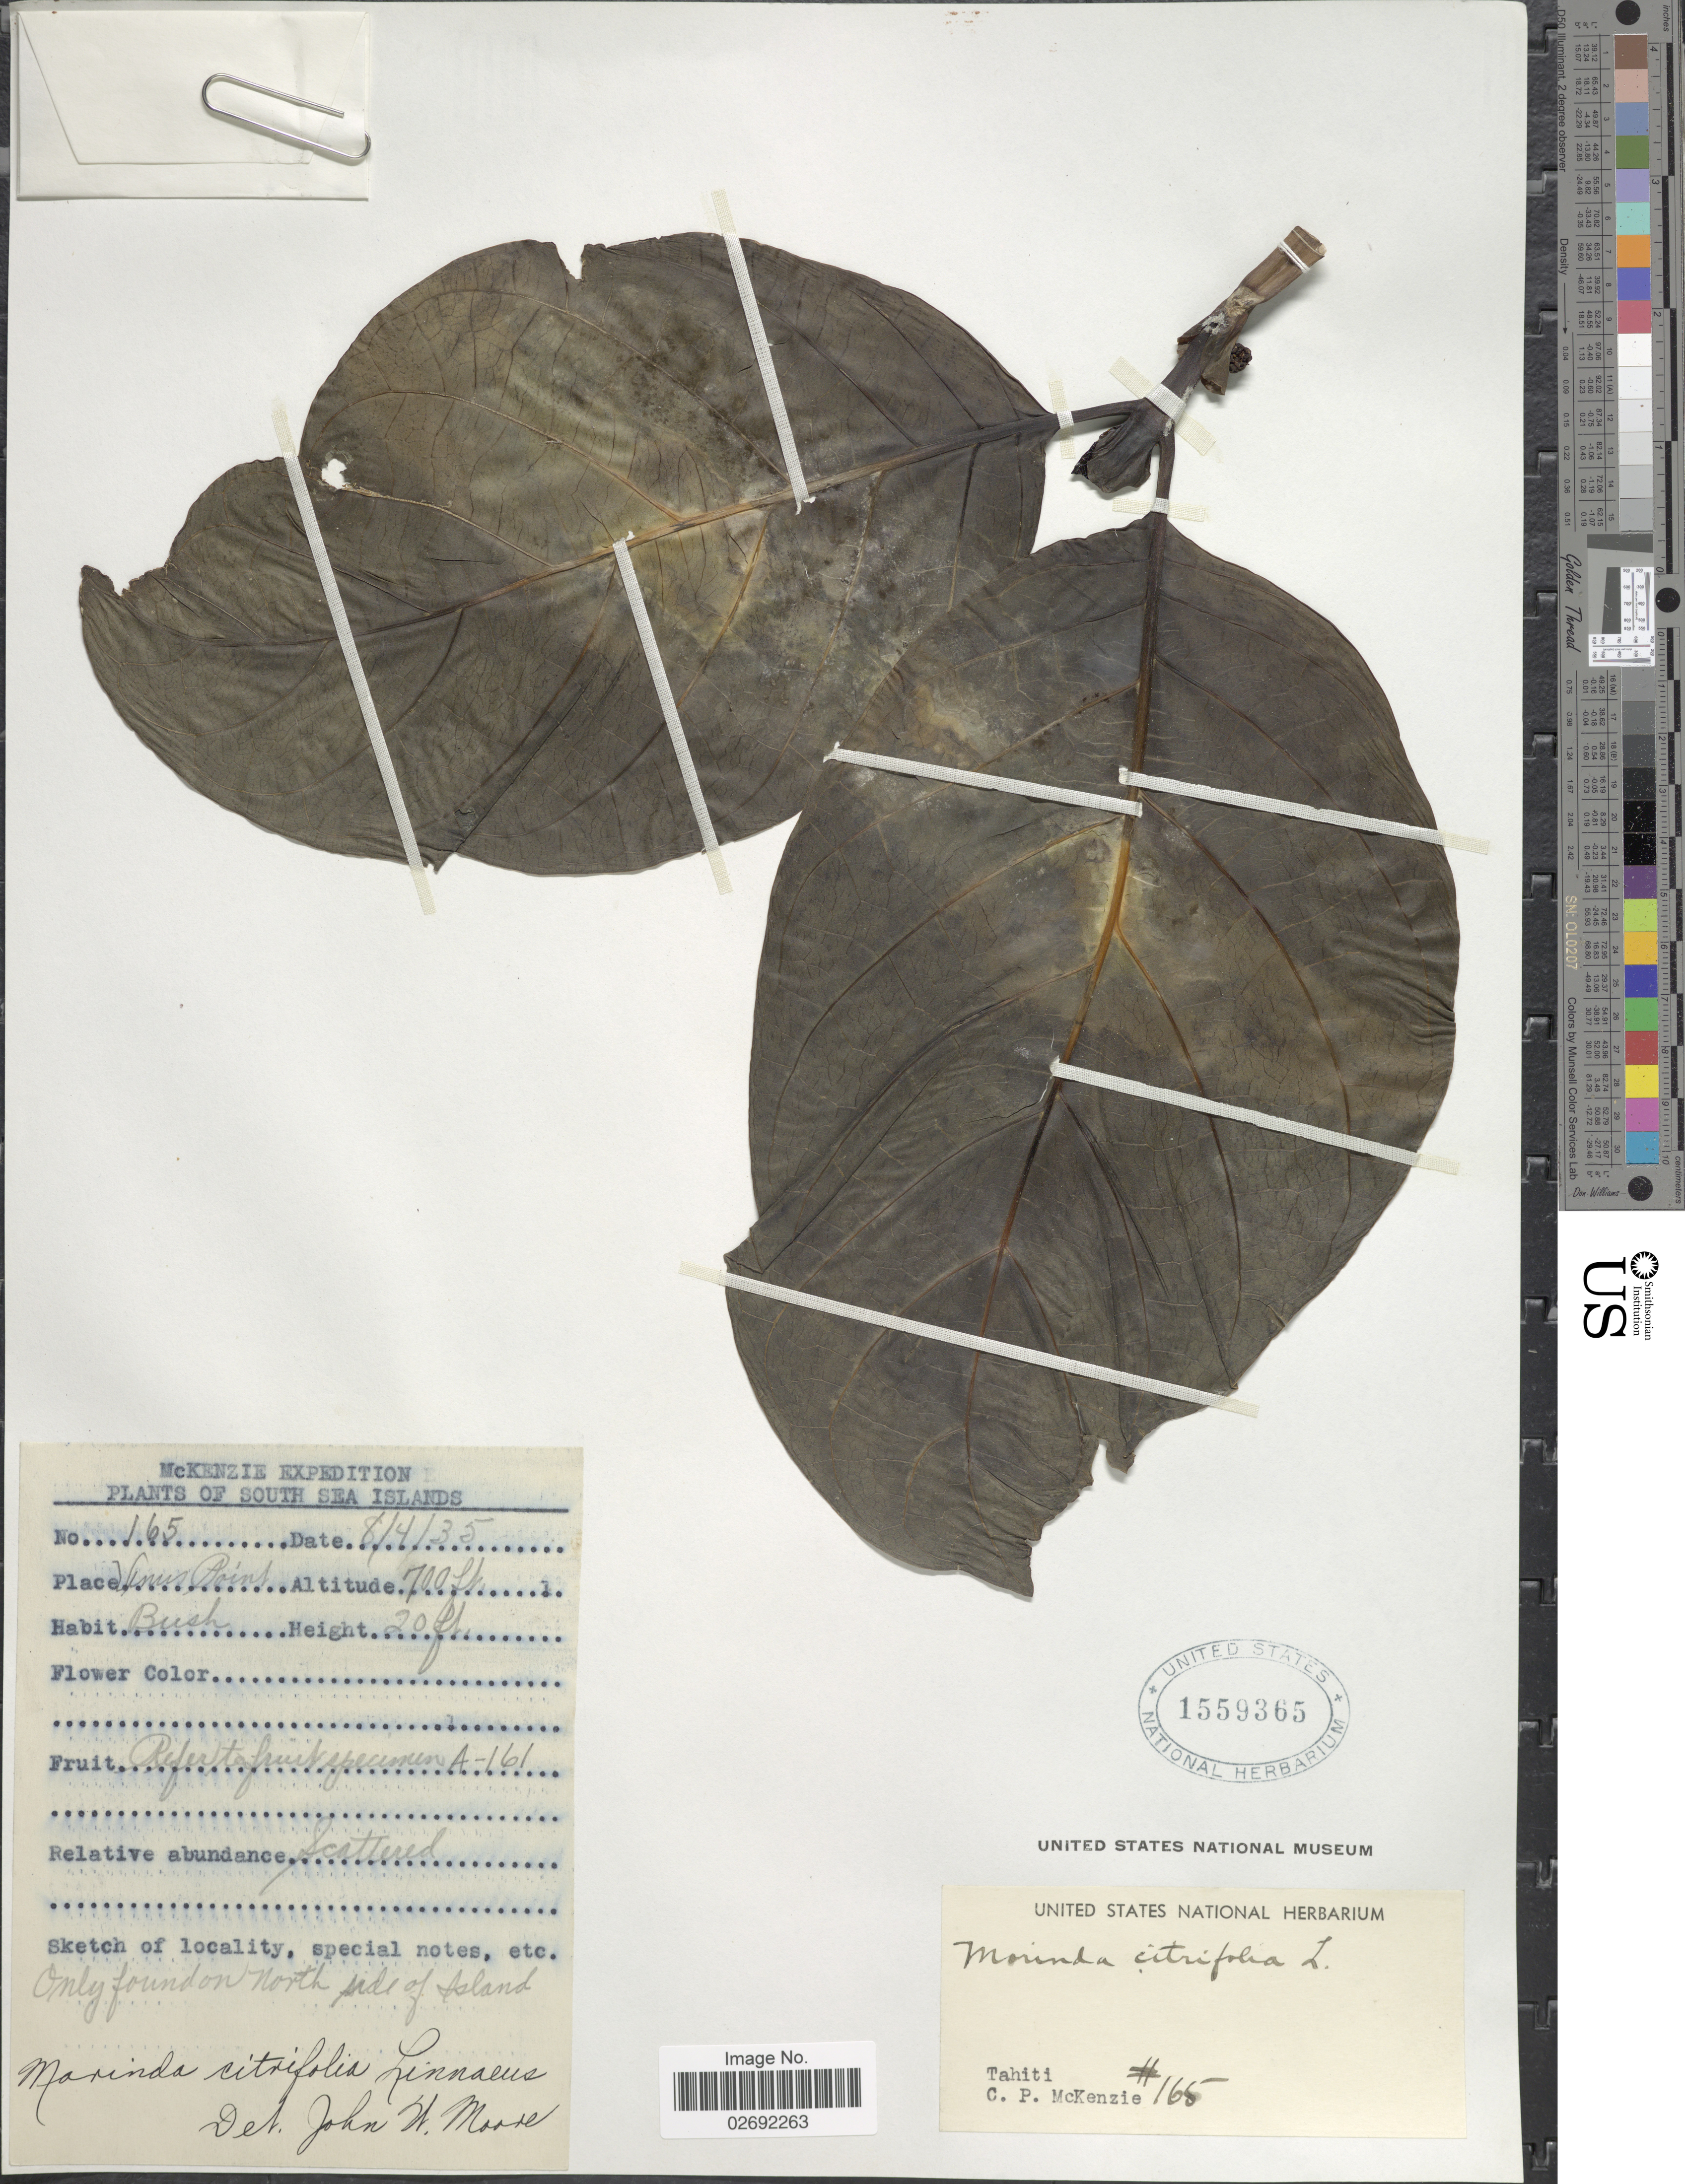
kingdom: Plantae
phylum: Tracheophyta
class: Magnoliopsida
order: Gentianales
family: Rubiaceae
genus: Morinda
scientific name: Morinda citrifolia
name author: L.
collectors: C. Mckenzie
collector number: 165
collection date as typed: Transcribed d/m/y: 8/4/35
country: French Polynesia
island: Tahiti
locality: South Sea Islands. Tahiti. Venus [interpreted] Point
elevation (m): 213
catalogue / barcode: US 1559365